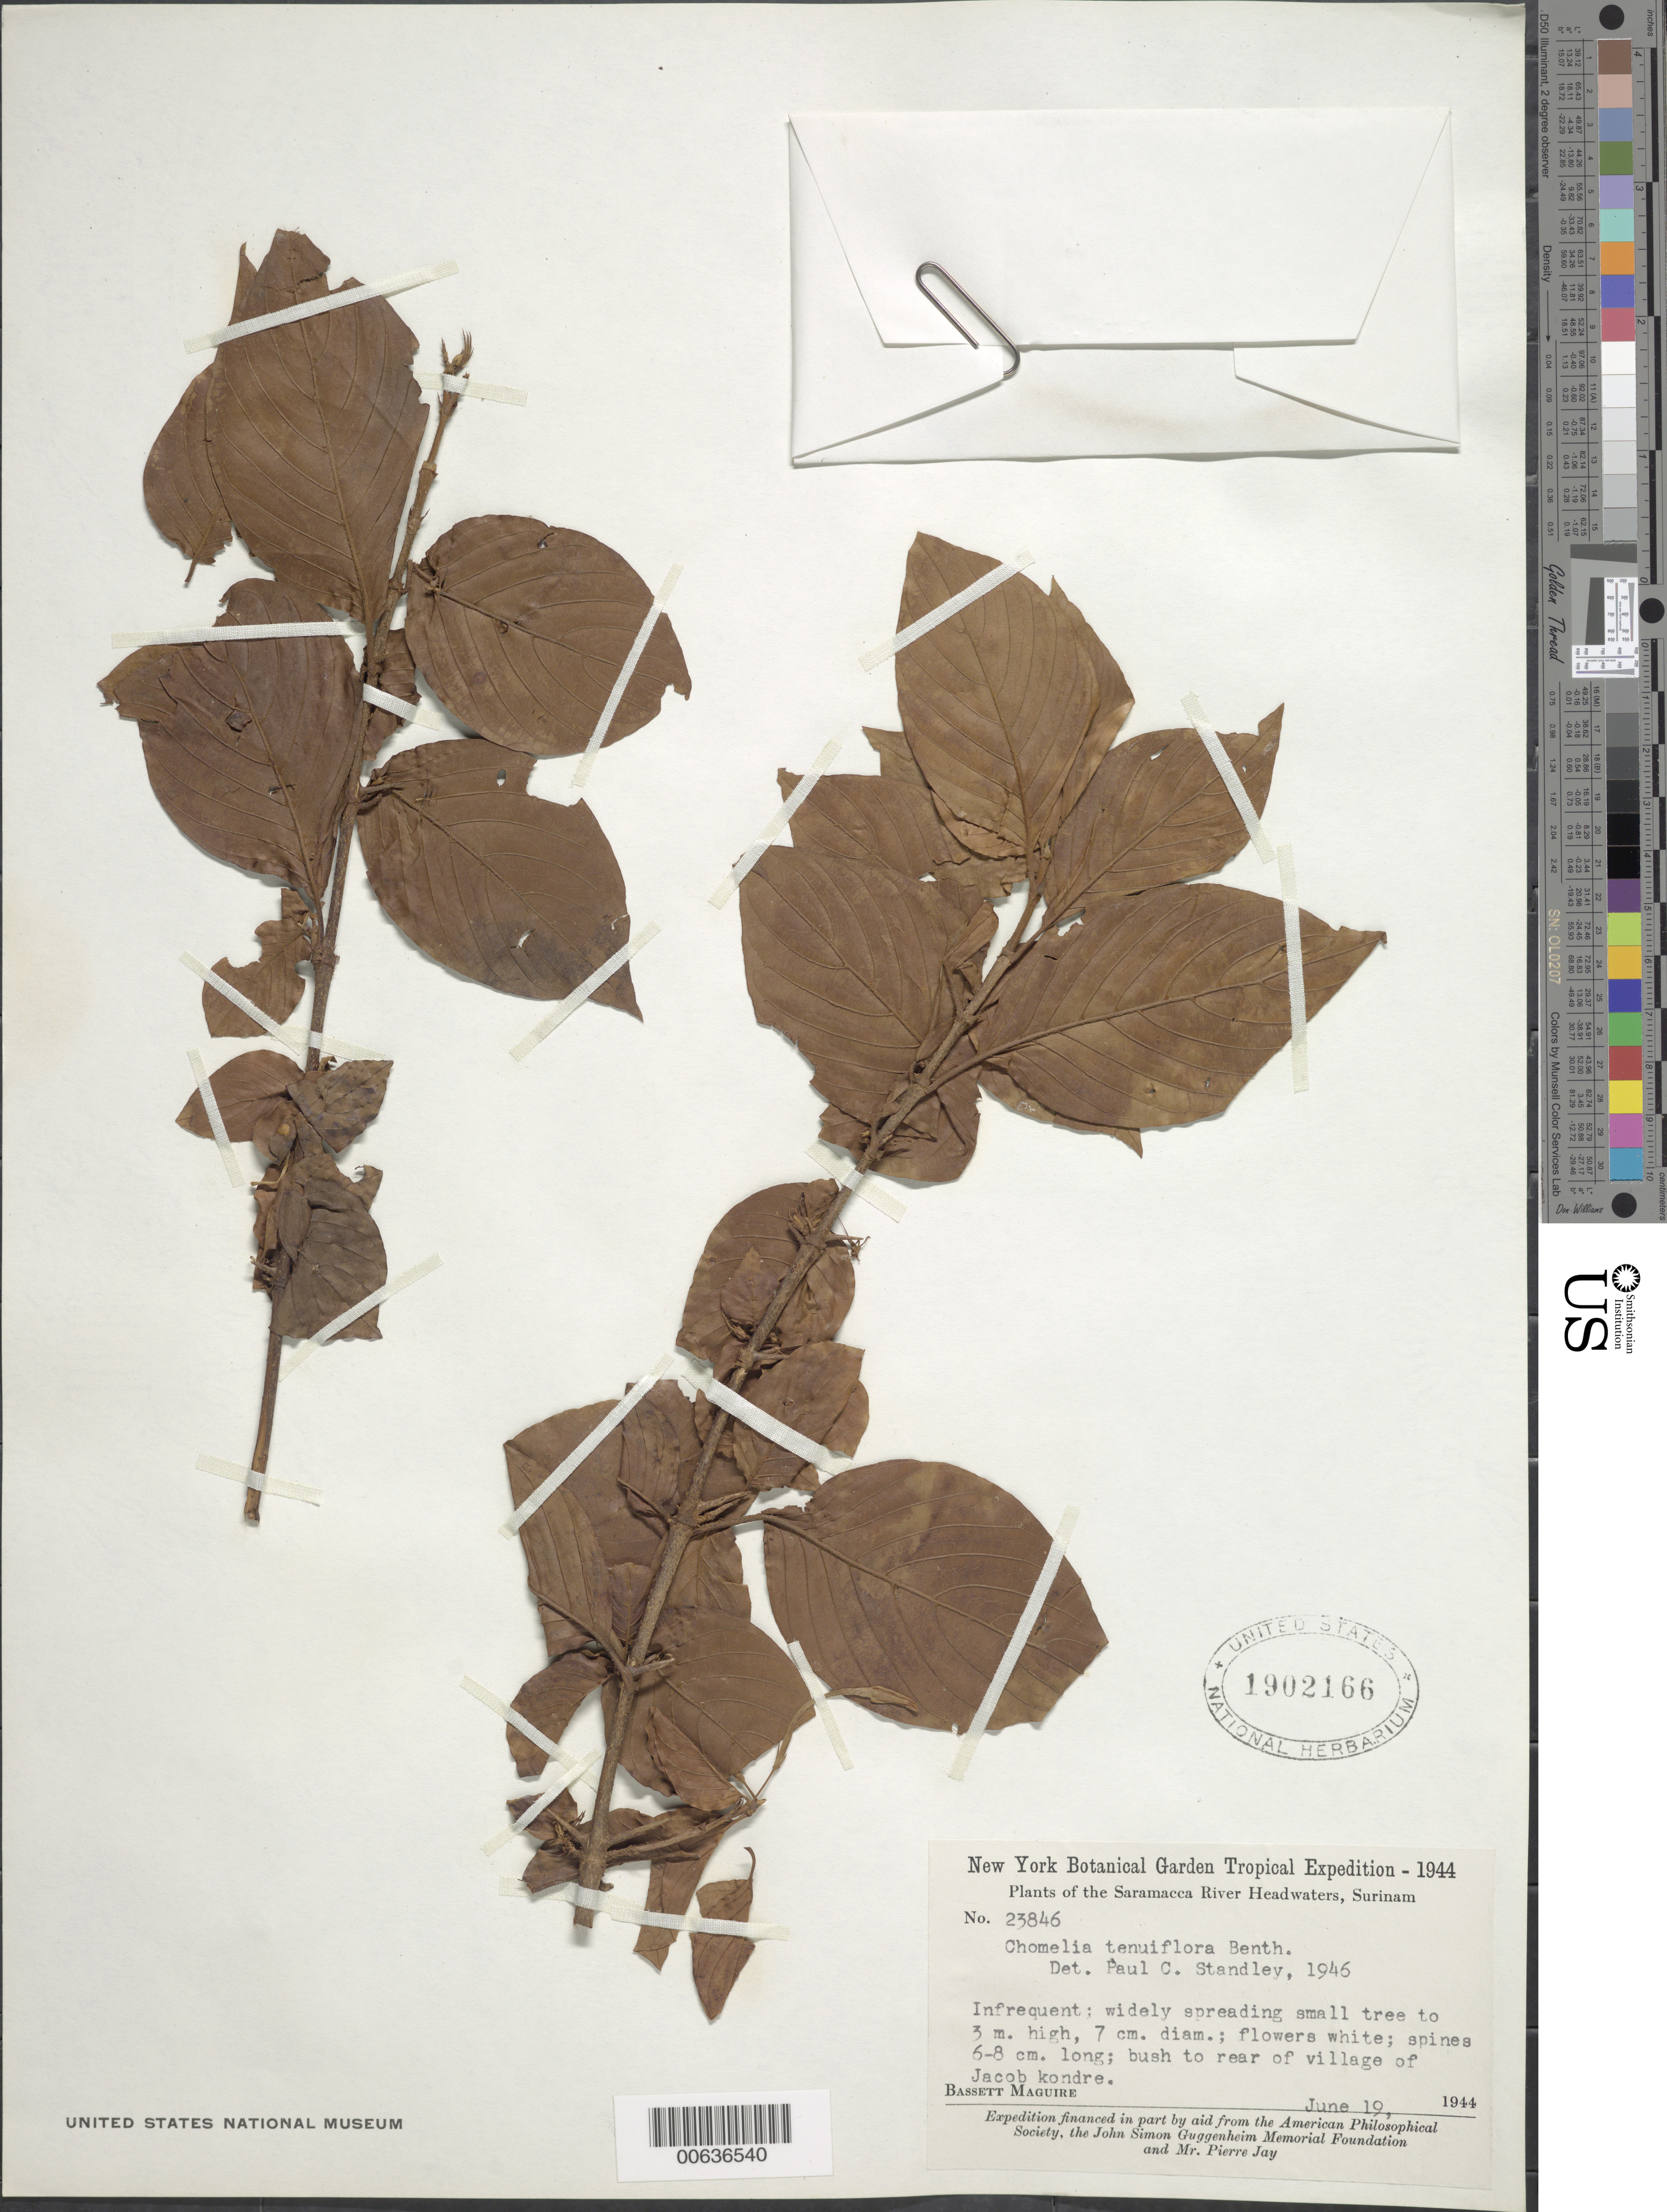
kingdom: Plantae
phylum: Tracheophyta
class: Magnoliopsida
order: Gentianales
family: Rubiaceae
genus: Chomelia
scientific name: Chomelia tenuiflora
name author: Benth.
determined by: Standley, Paul C.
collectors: B. Maguire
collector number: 23846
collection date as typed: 19-Jun-44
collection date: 1944-06-19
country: Suriname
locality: Jacob Kondre village, Saramacca River headwaters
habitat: Bush to rear of village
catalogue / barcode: US 1902166